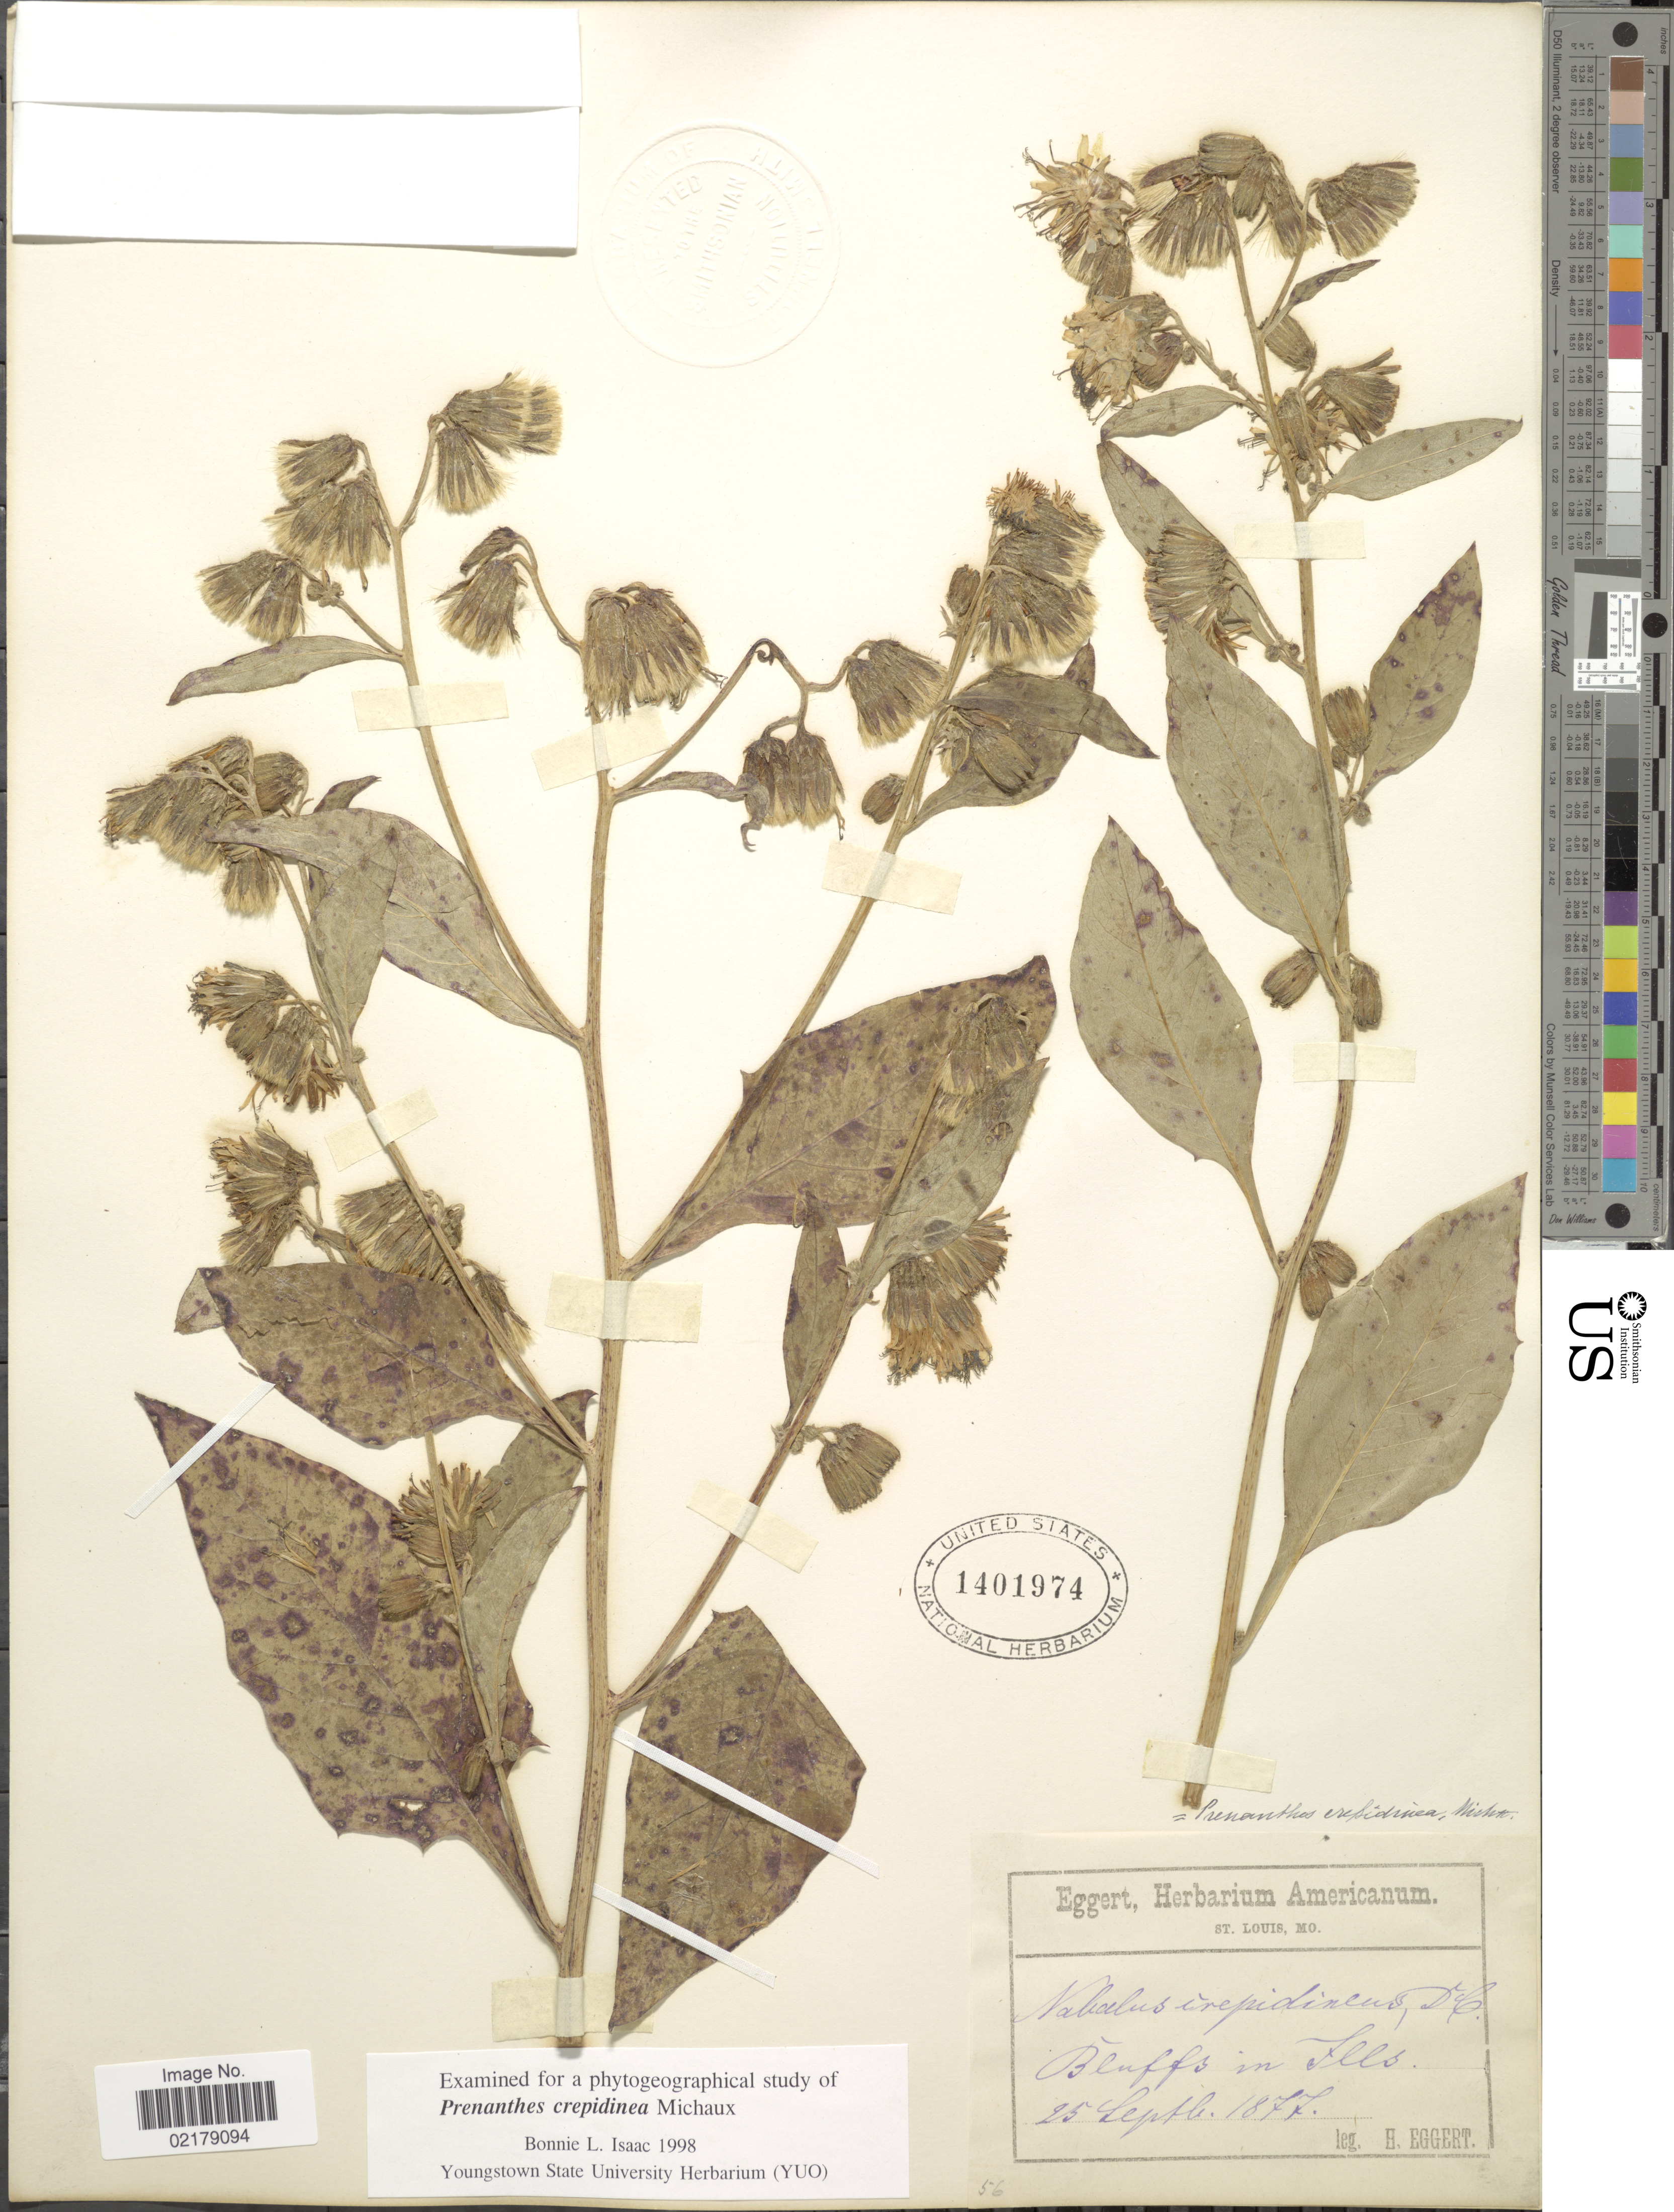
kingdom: Plantae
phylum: Tracheophyta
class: Magnoliopsida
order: Asterales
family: Asteraceae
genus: Prenanthes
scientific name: Prenanthes crepidinea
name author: Michx.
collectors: H. Eggert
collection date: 1877-09-25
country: United States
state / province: Missouri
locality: St. Louis, bluffs in Lees.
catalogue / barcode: US 1401974